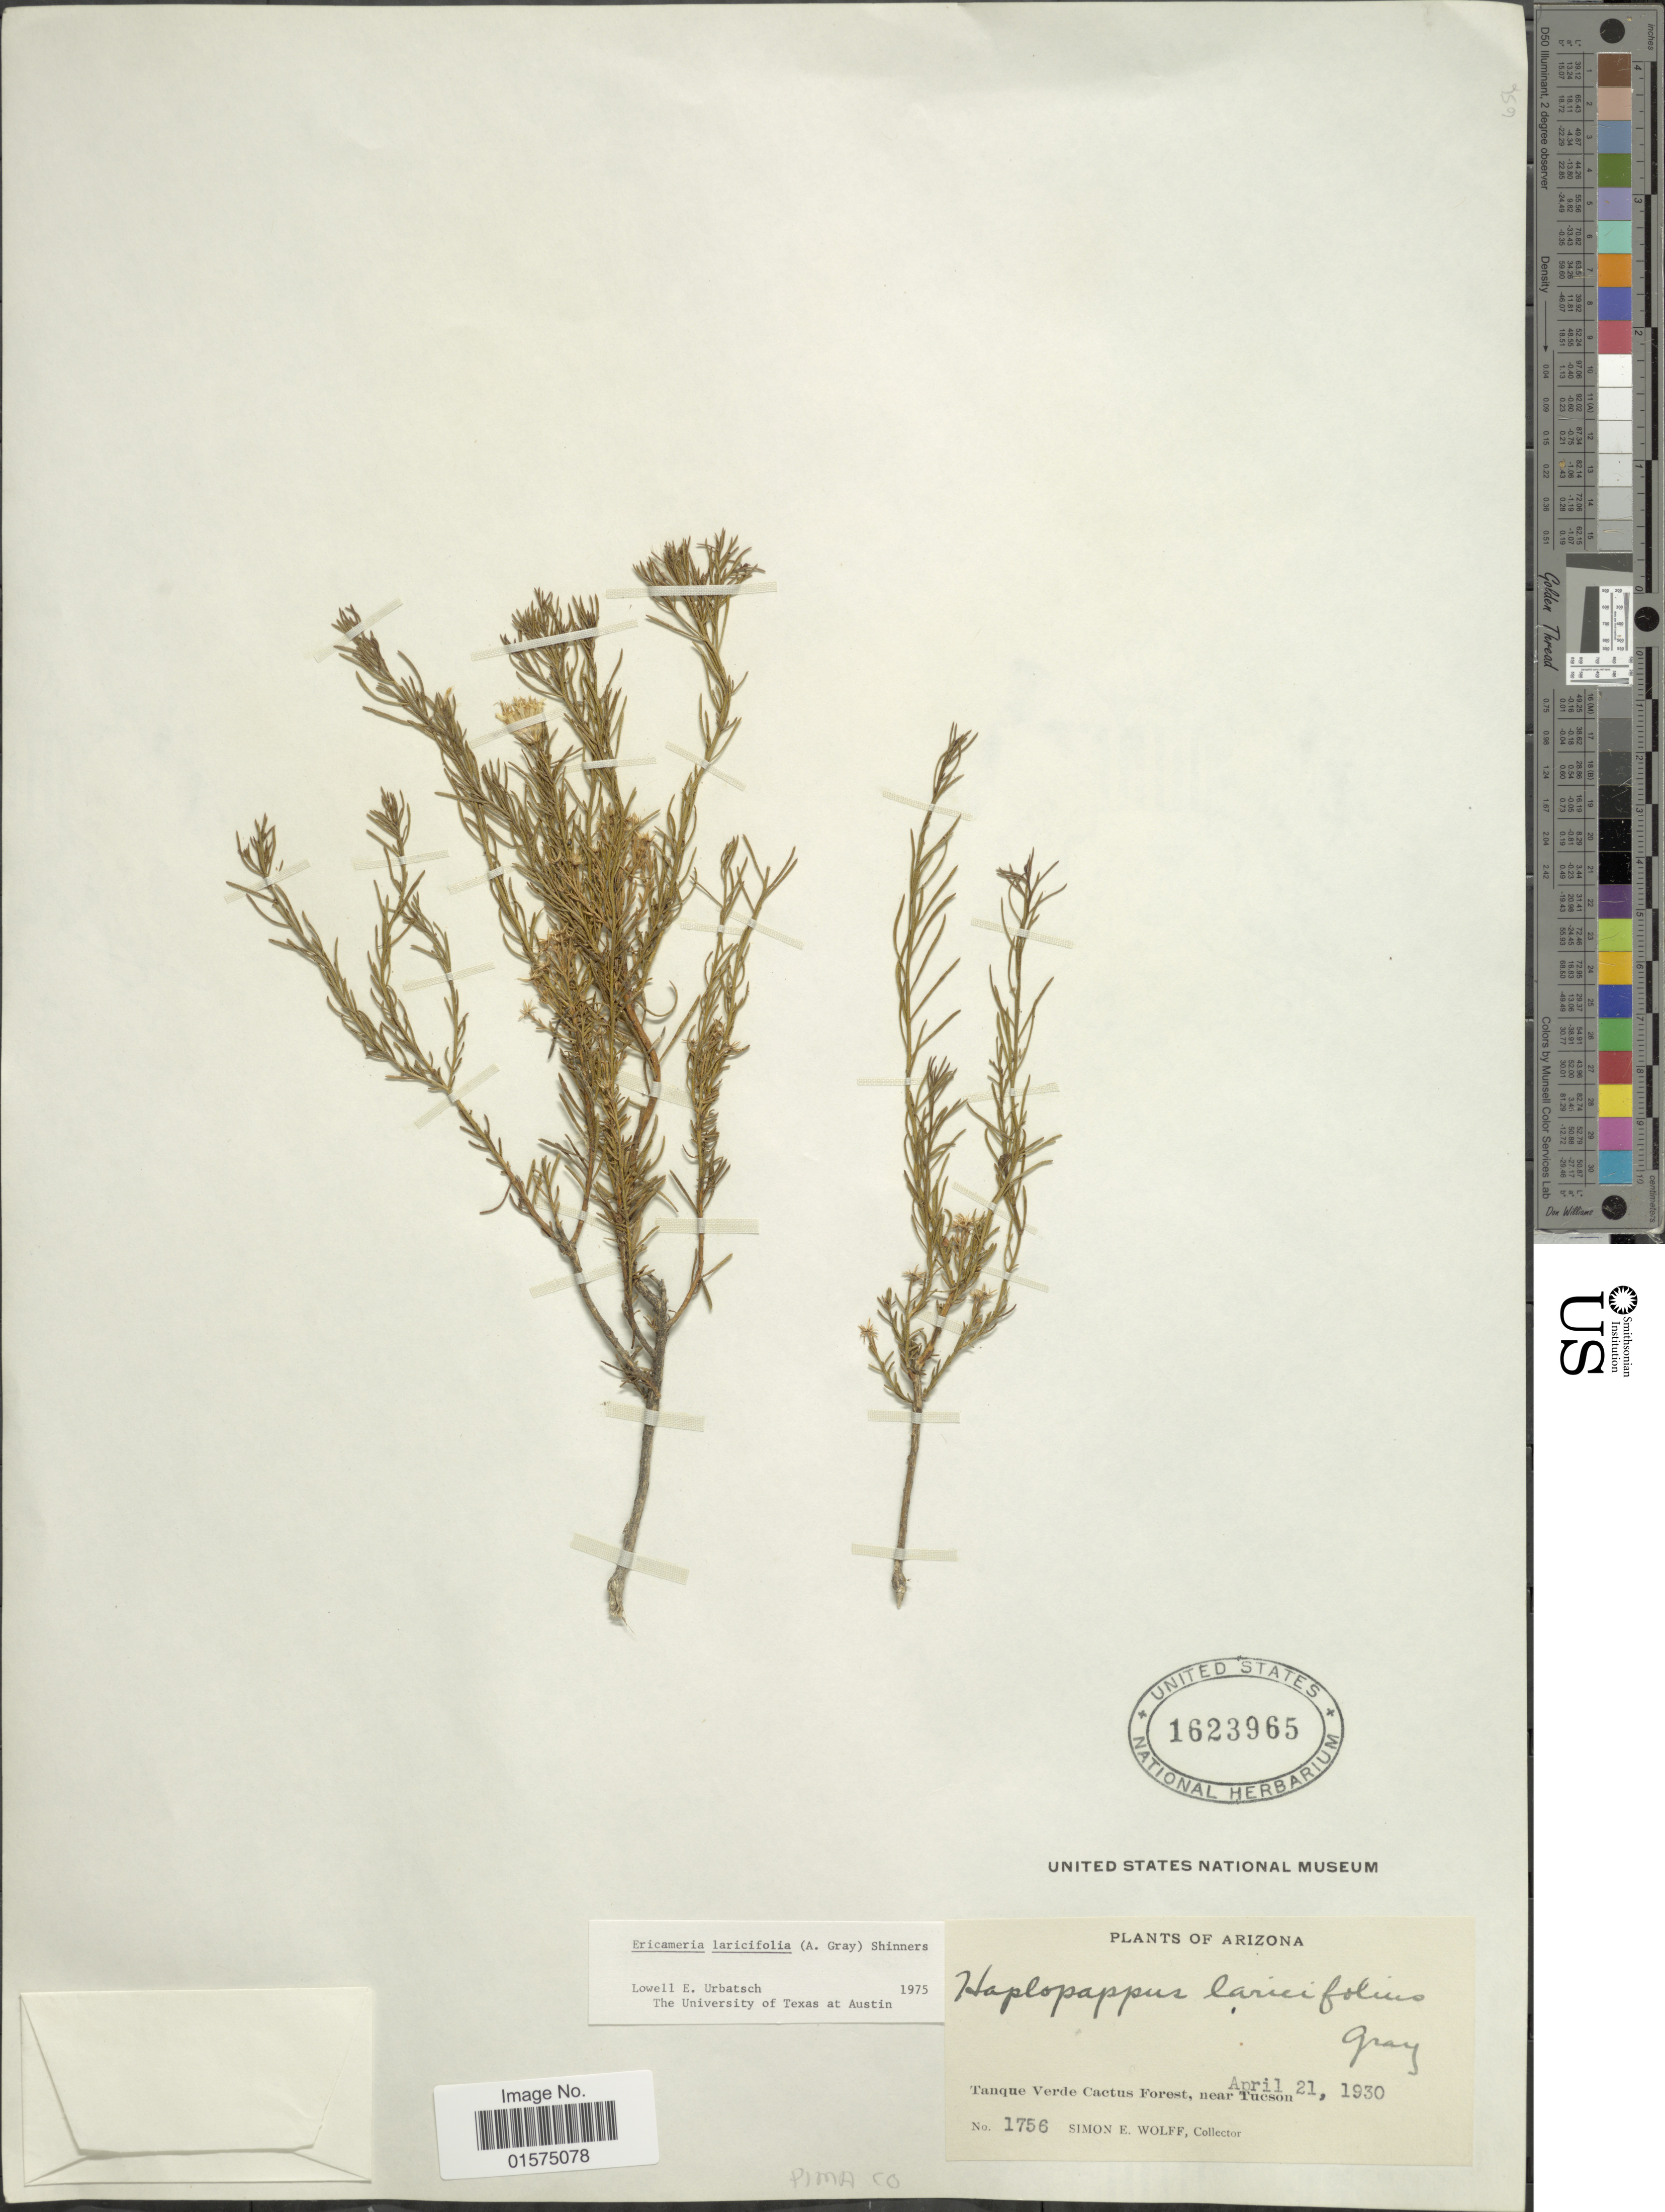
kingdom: Plantae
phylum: Tracheophyta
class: Magnoliopsida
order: Asterales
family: Asteraceae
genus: Ericameria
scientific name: Ericameria laricifolia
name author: (A. Gray) Shinners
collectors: S. E. Wolff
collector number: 1756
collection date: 1930-04-21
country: United States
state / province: Arizona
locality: Tanque Verde Cactus Forest, near Tucson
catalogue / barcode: US 1623965